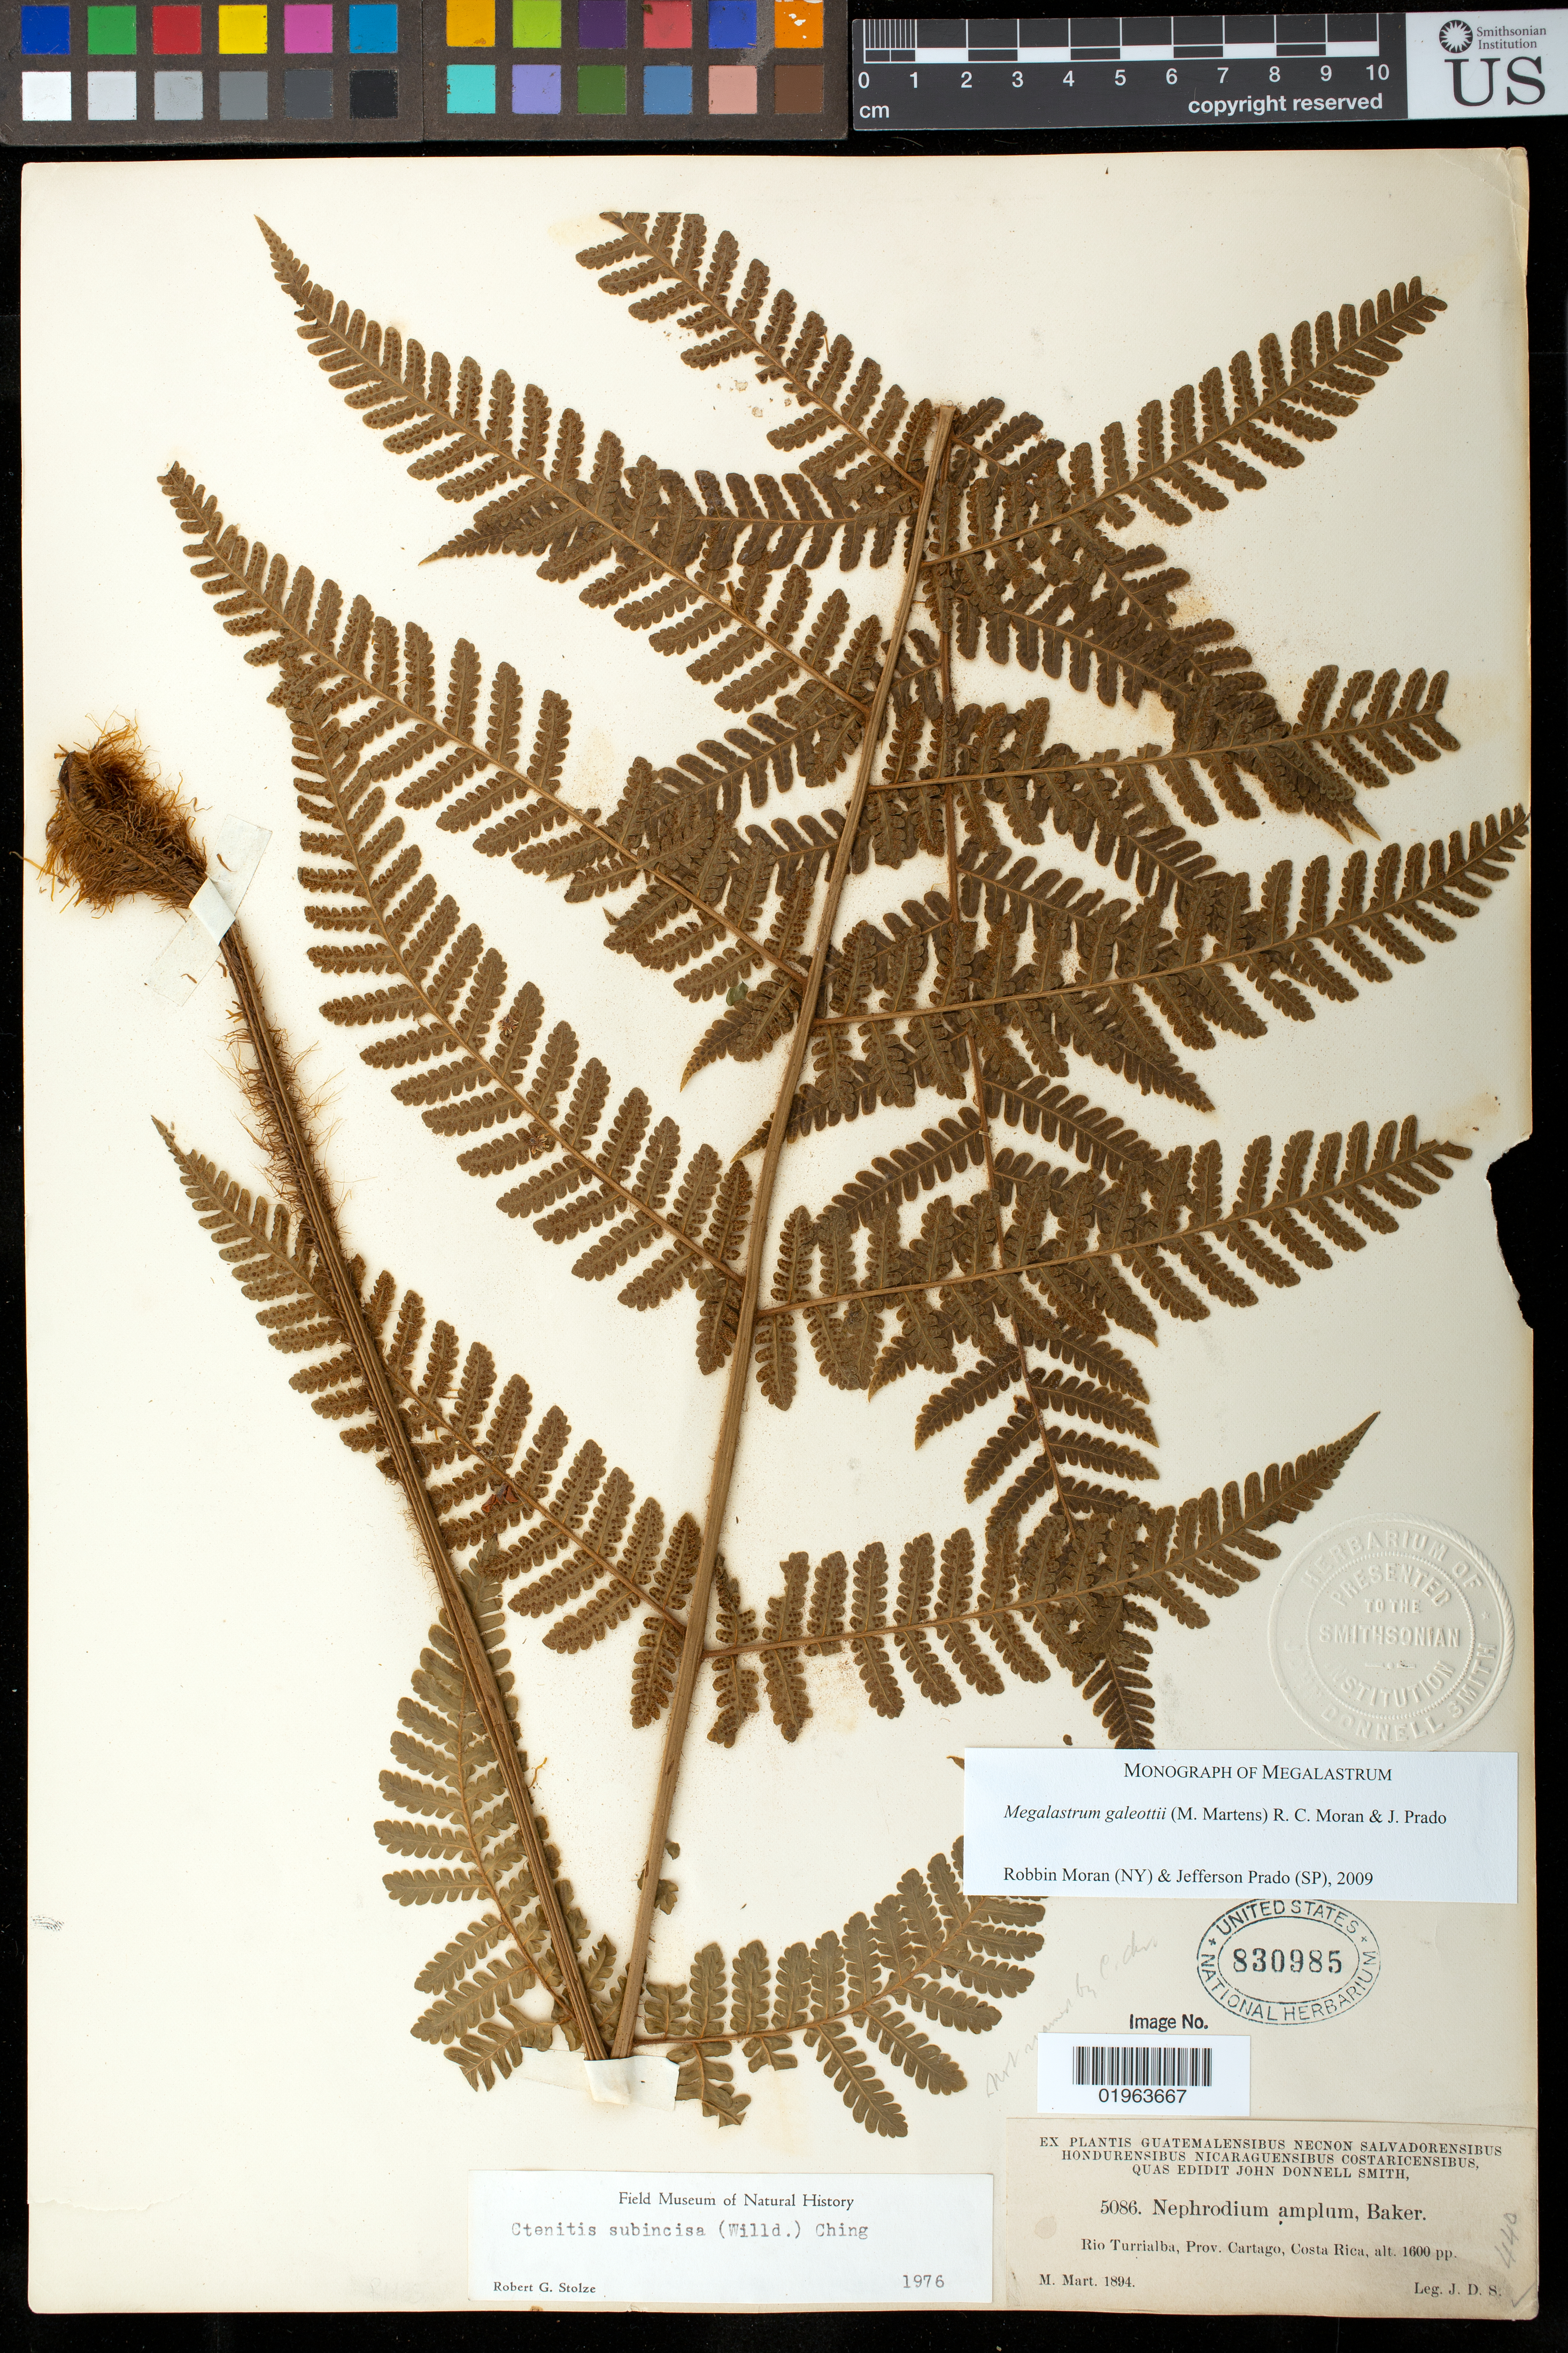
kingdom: Plantae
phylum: Tracheophyta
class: Polypodiopsida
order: Polypodiales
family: Dryopteridaceae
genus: Megalastrum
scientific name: Megalastrum galeottii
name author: (M. Martens) R.C. Moran & J. Prado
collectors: J. D. Smith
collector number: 5086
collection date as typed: March 1894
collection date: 1894-03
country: Costa Rica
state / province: Cartago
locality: Rio Turrialba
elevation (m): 1600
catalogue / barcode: US 830985